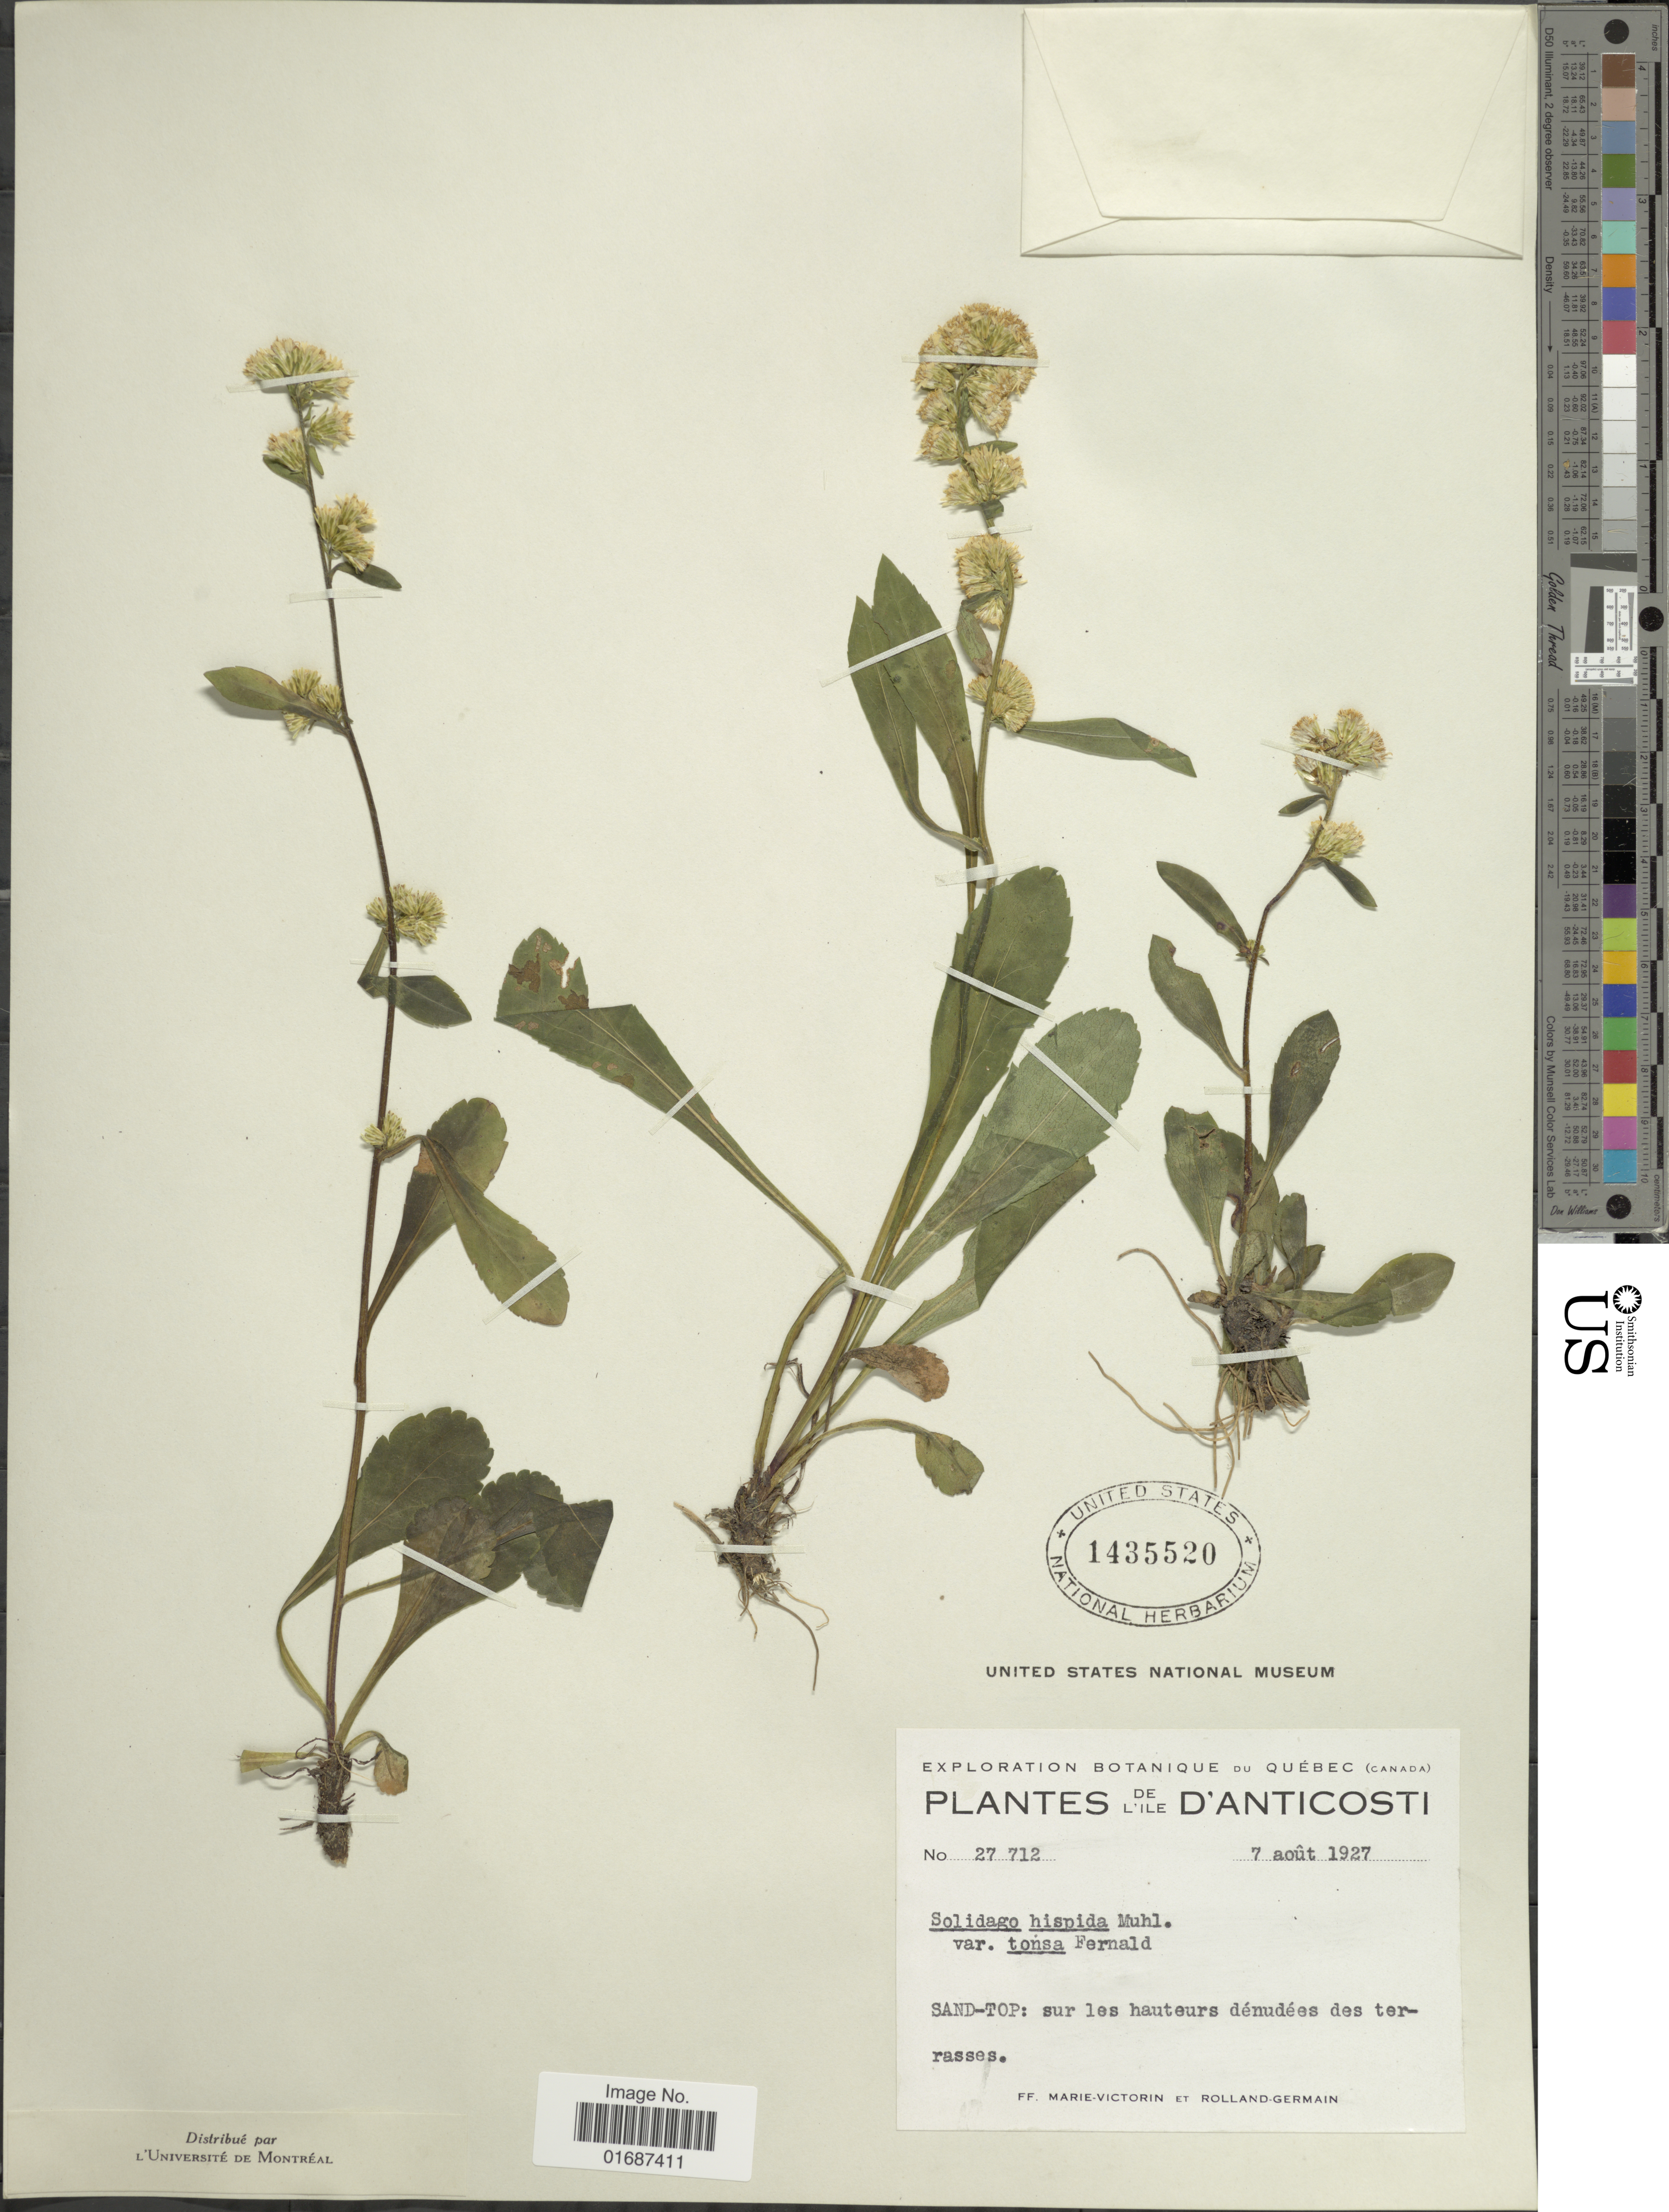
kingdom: Plantae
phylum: Tracheophyta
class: Magnoliopsida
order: Asterales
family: Asteraceae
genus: Solidago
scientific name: Solidago hispida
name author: Muhl. ex Willd.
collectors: Fr. Marie-Victorin & Rolland-Germain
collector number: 27712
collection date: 1927-08-07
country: Canada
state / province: Quebec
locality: De L'lile D'Antocosti, Sand-Top: Sur les hauteurs denudees des terrasses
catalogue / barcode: US 1435520